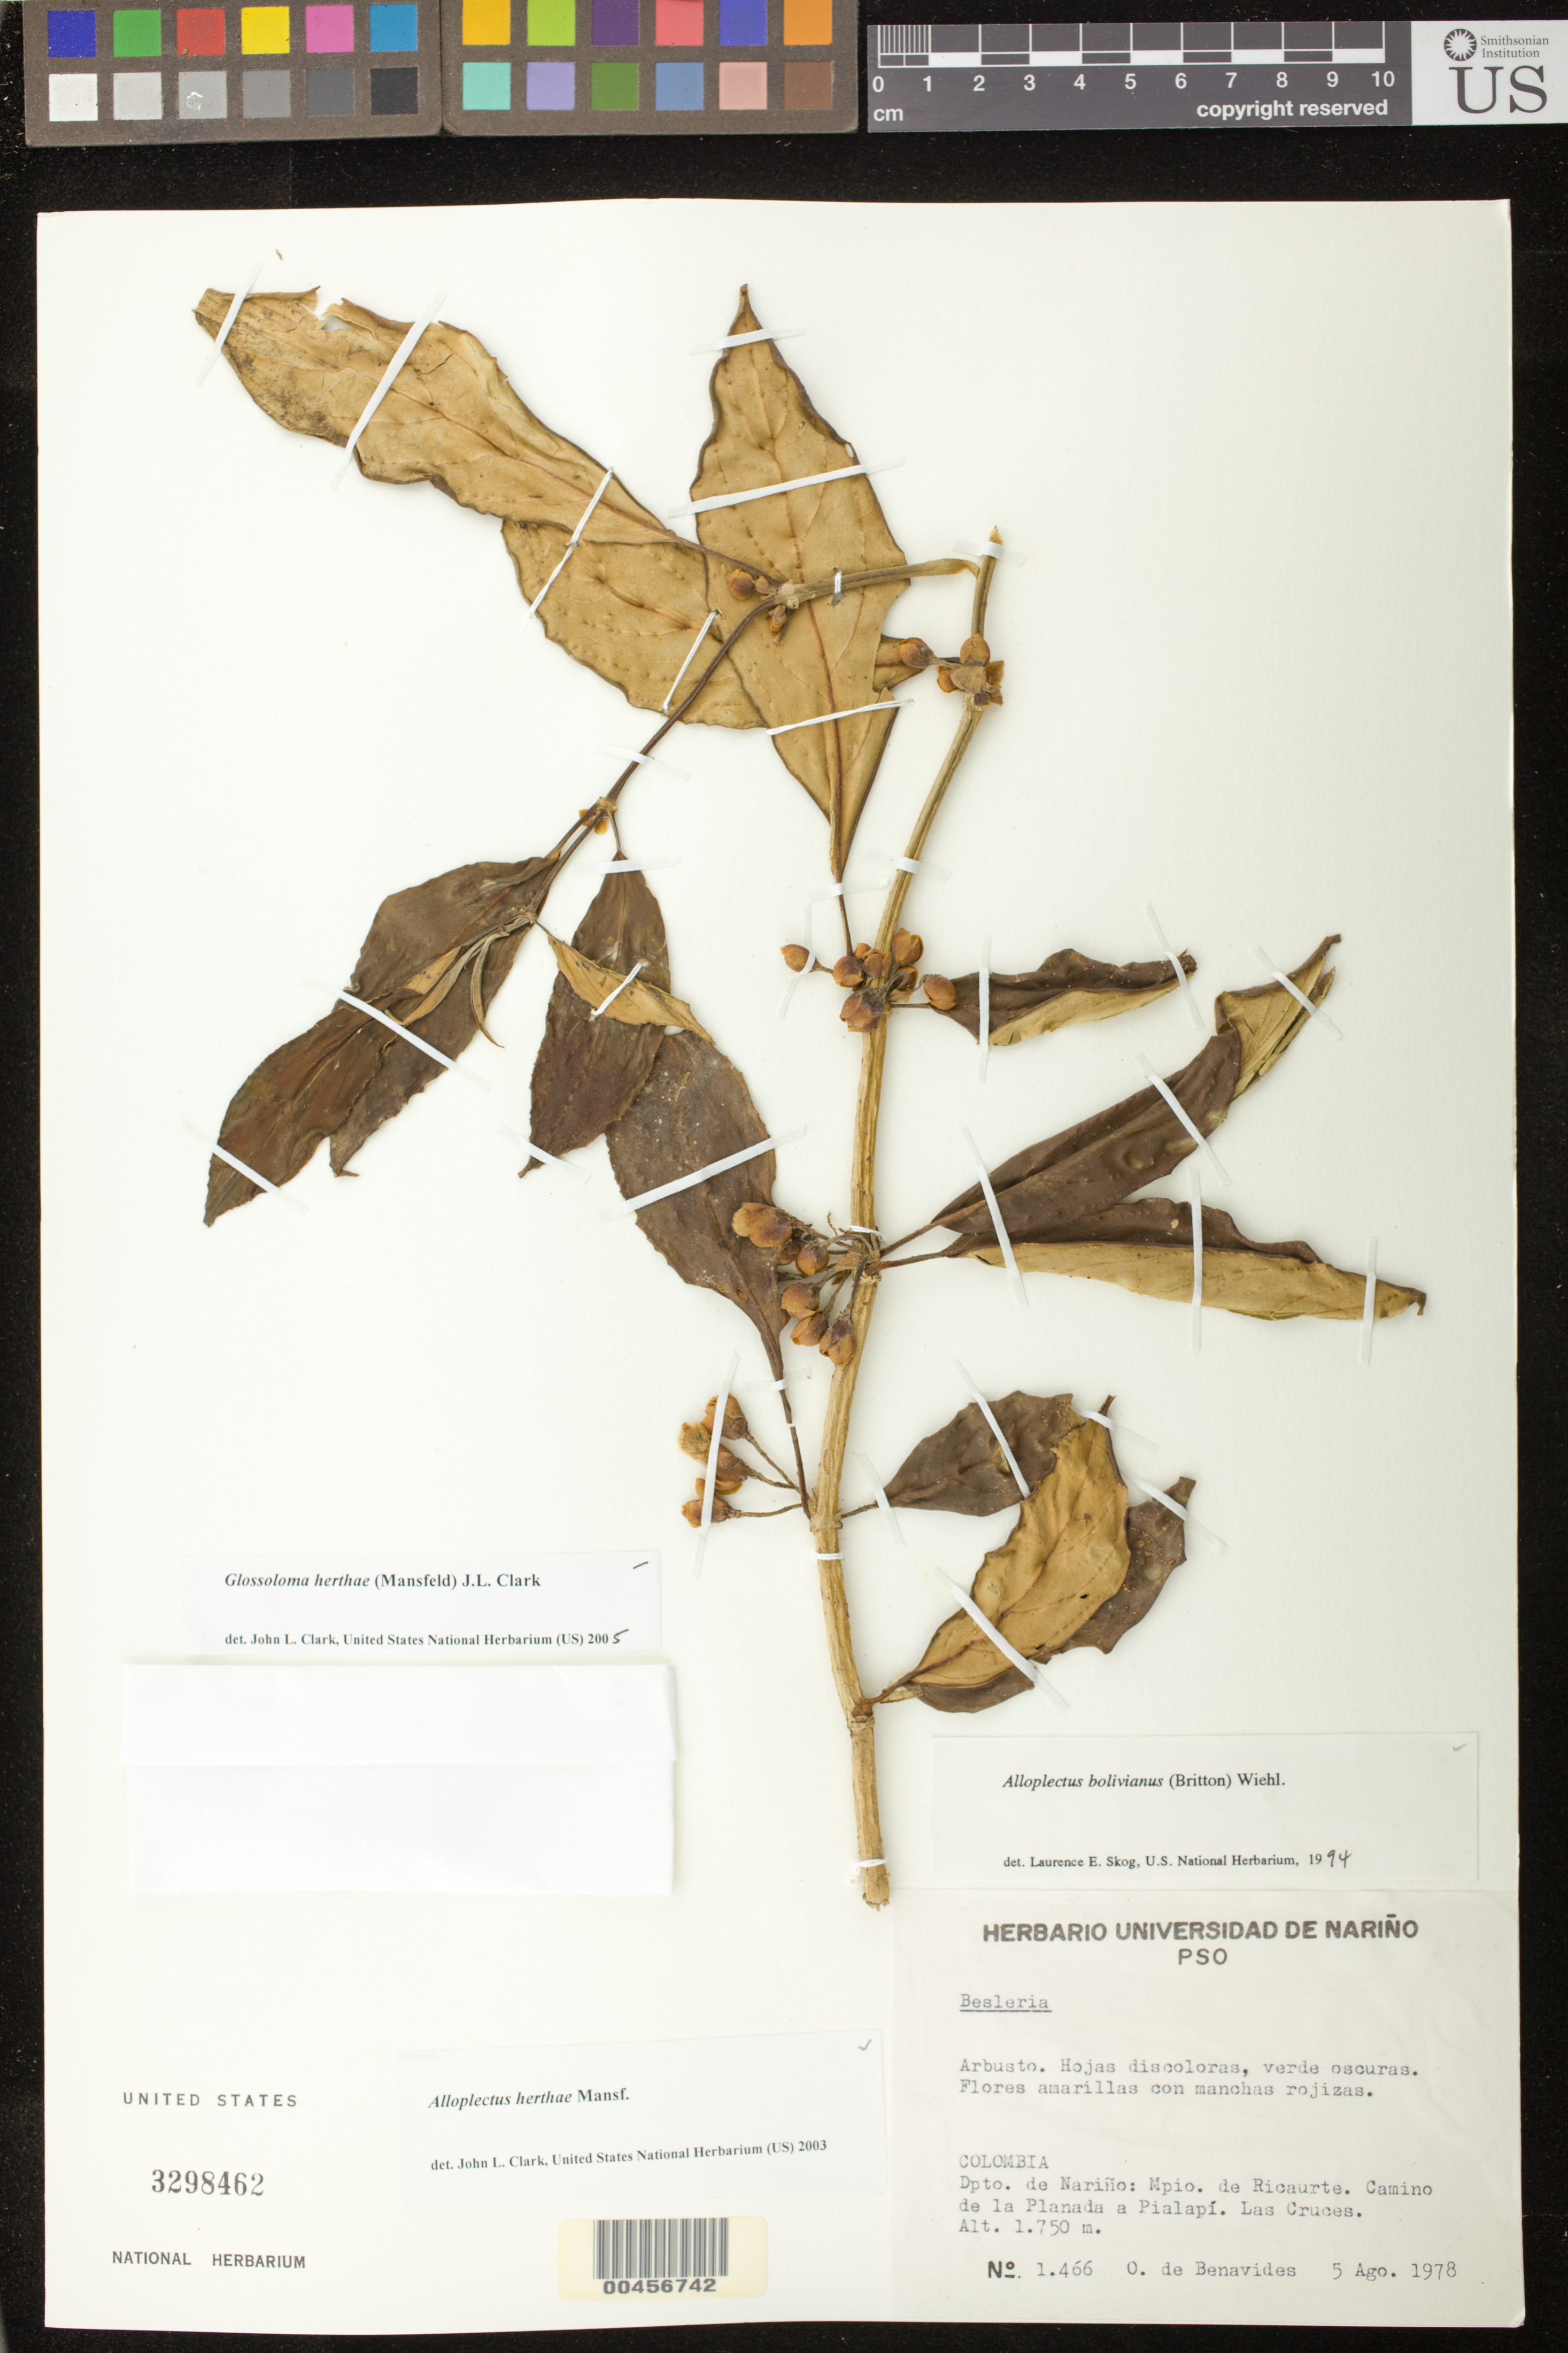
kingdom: Plantae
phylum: Tracheophyta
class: Magnoliopsida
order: Lamiales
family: Gesneriaceae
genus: Glossoloma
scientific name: Glossoloma herthae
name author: (Mansf.) J.L. Clark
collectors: Olga S. de Benavides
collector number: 1466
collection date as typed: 05 Aug 1978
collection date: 1978-08-05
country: Colombia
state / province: Nariño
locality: Las Cruces, Ricaurte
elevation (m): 1750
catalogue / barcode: US 3298462